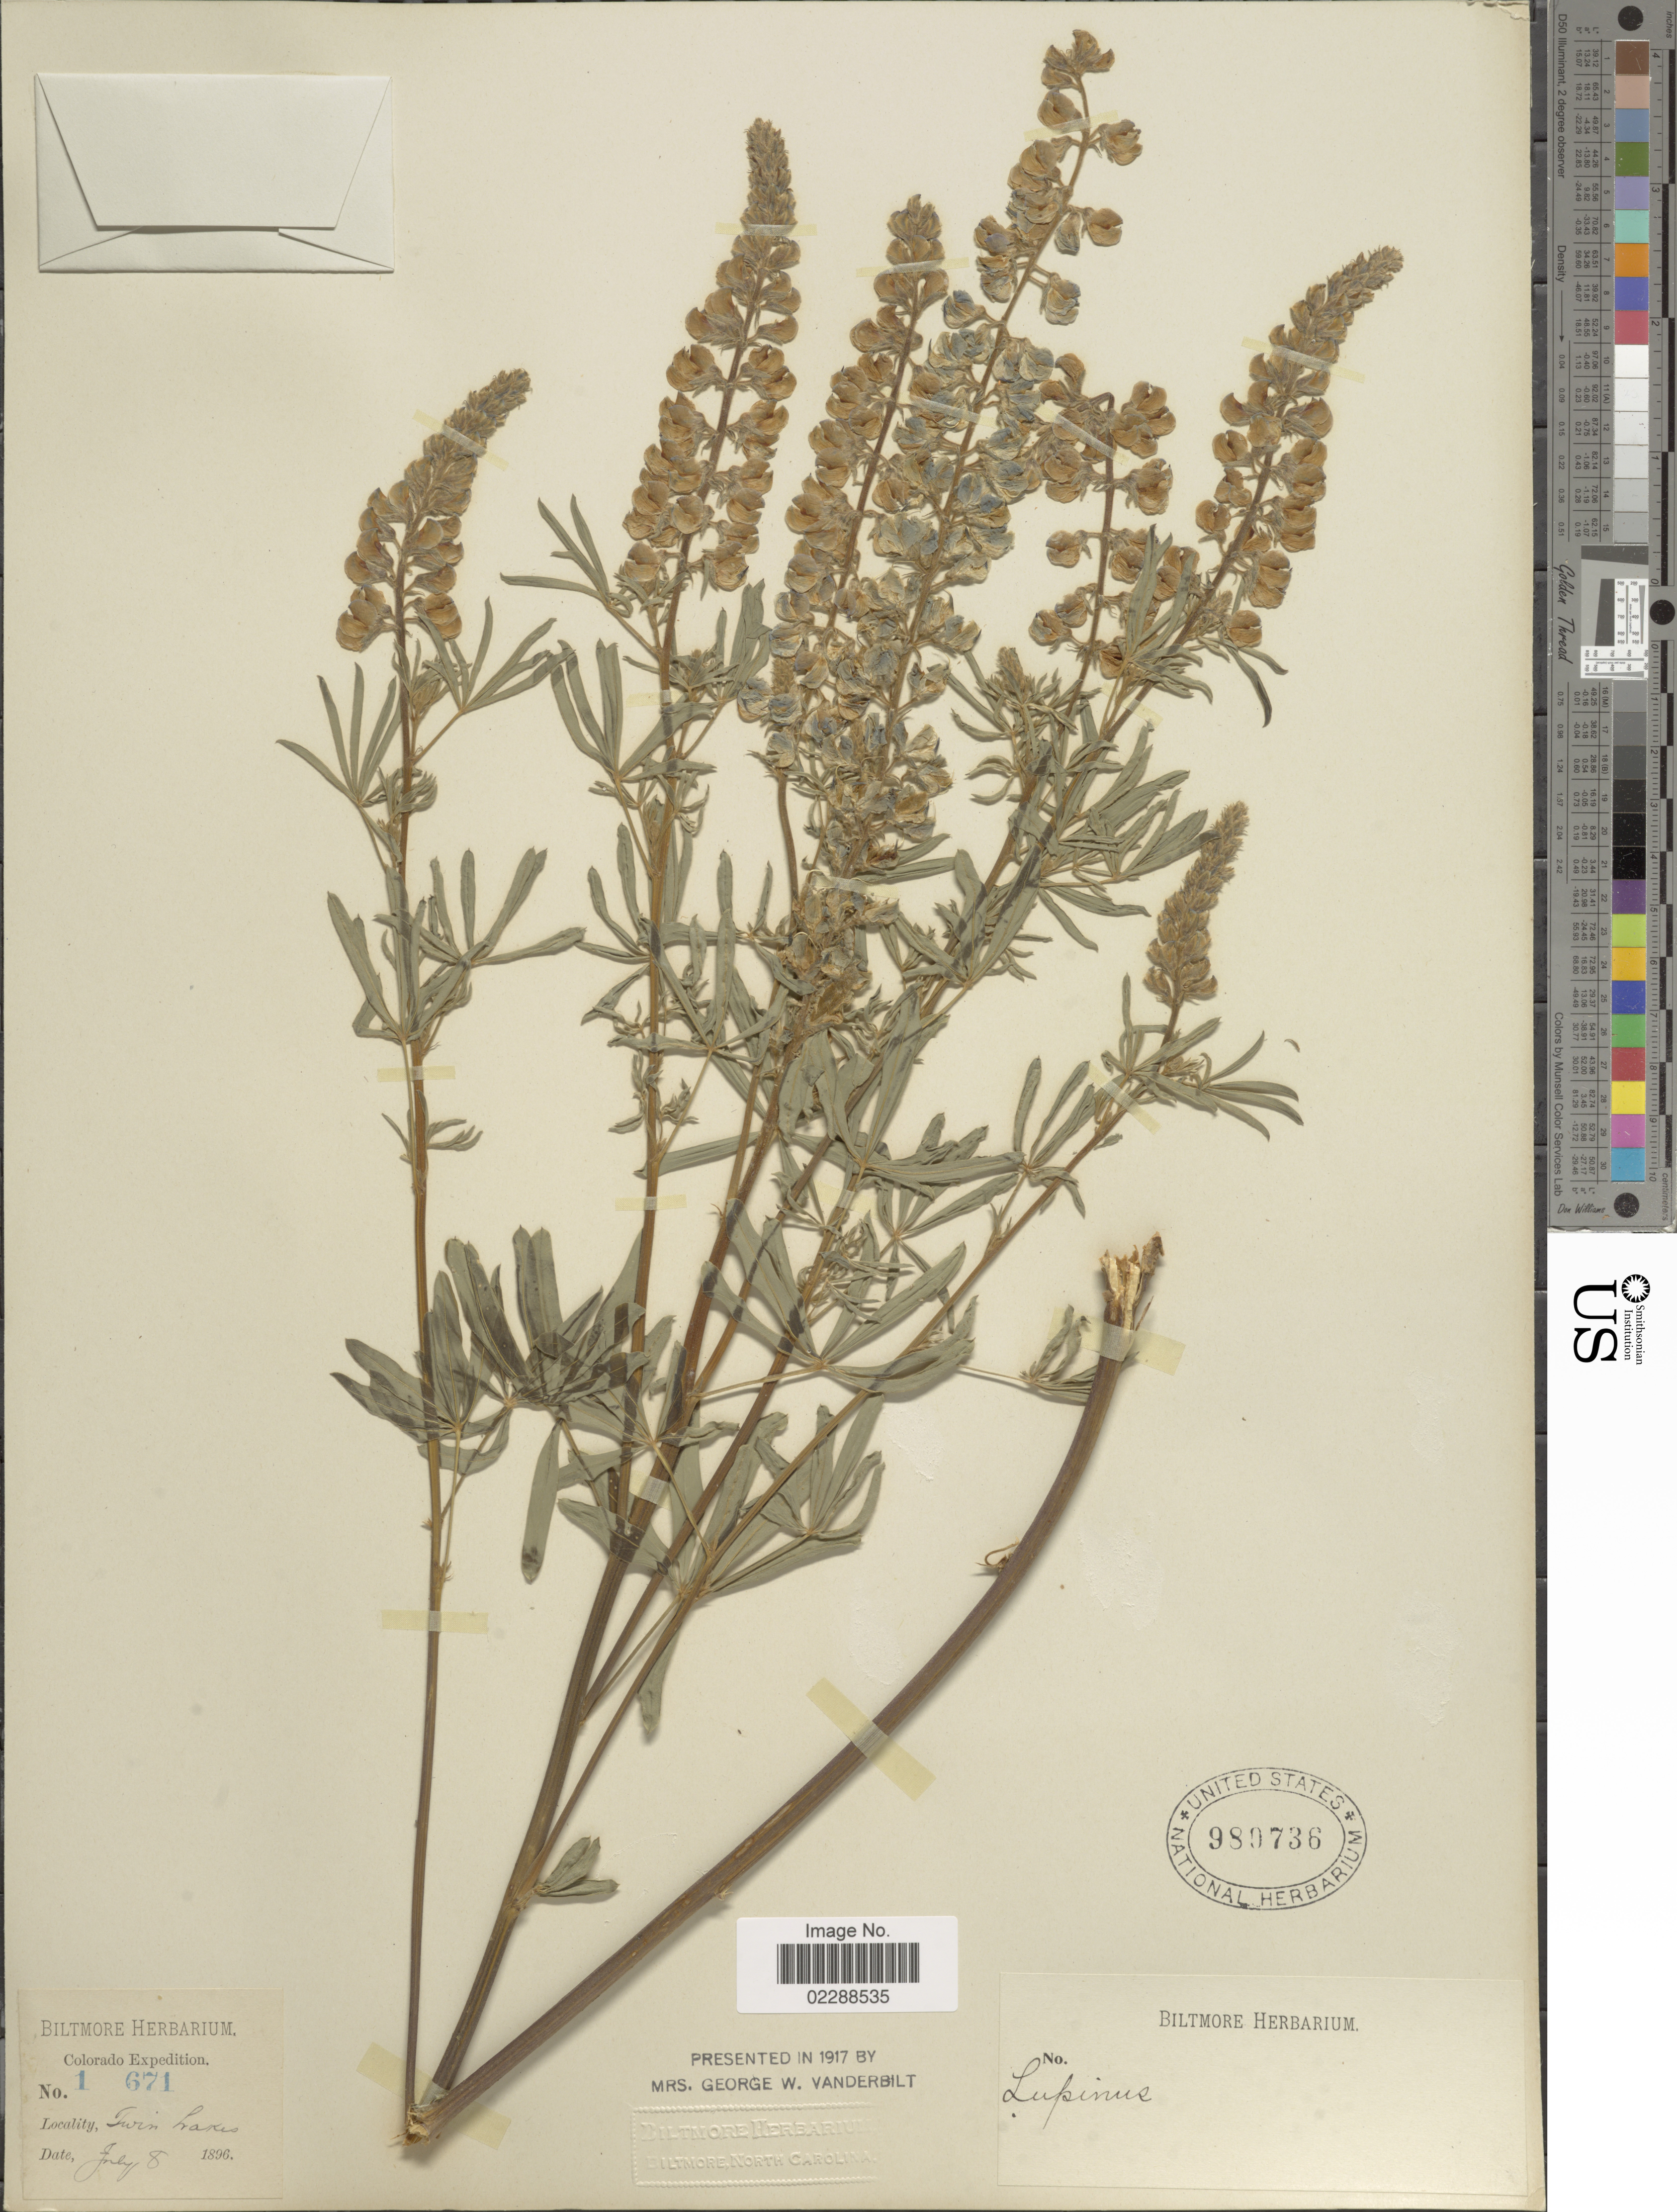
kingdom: Plantae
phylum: Tracheophyta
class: Magnoliopsida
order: Fabales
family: Fabaceae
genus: Lupinus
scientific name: Lupinus sp.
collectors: ex herb. Biltmore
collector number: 1671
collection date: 1896-07-08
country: United States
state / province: Colorado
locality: Twin Lakes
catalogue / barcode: US 980736